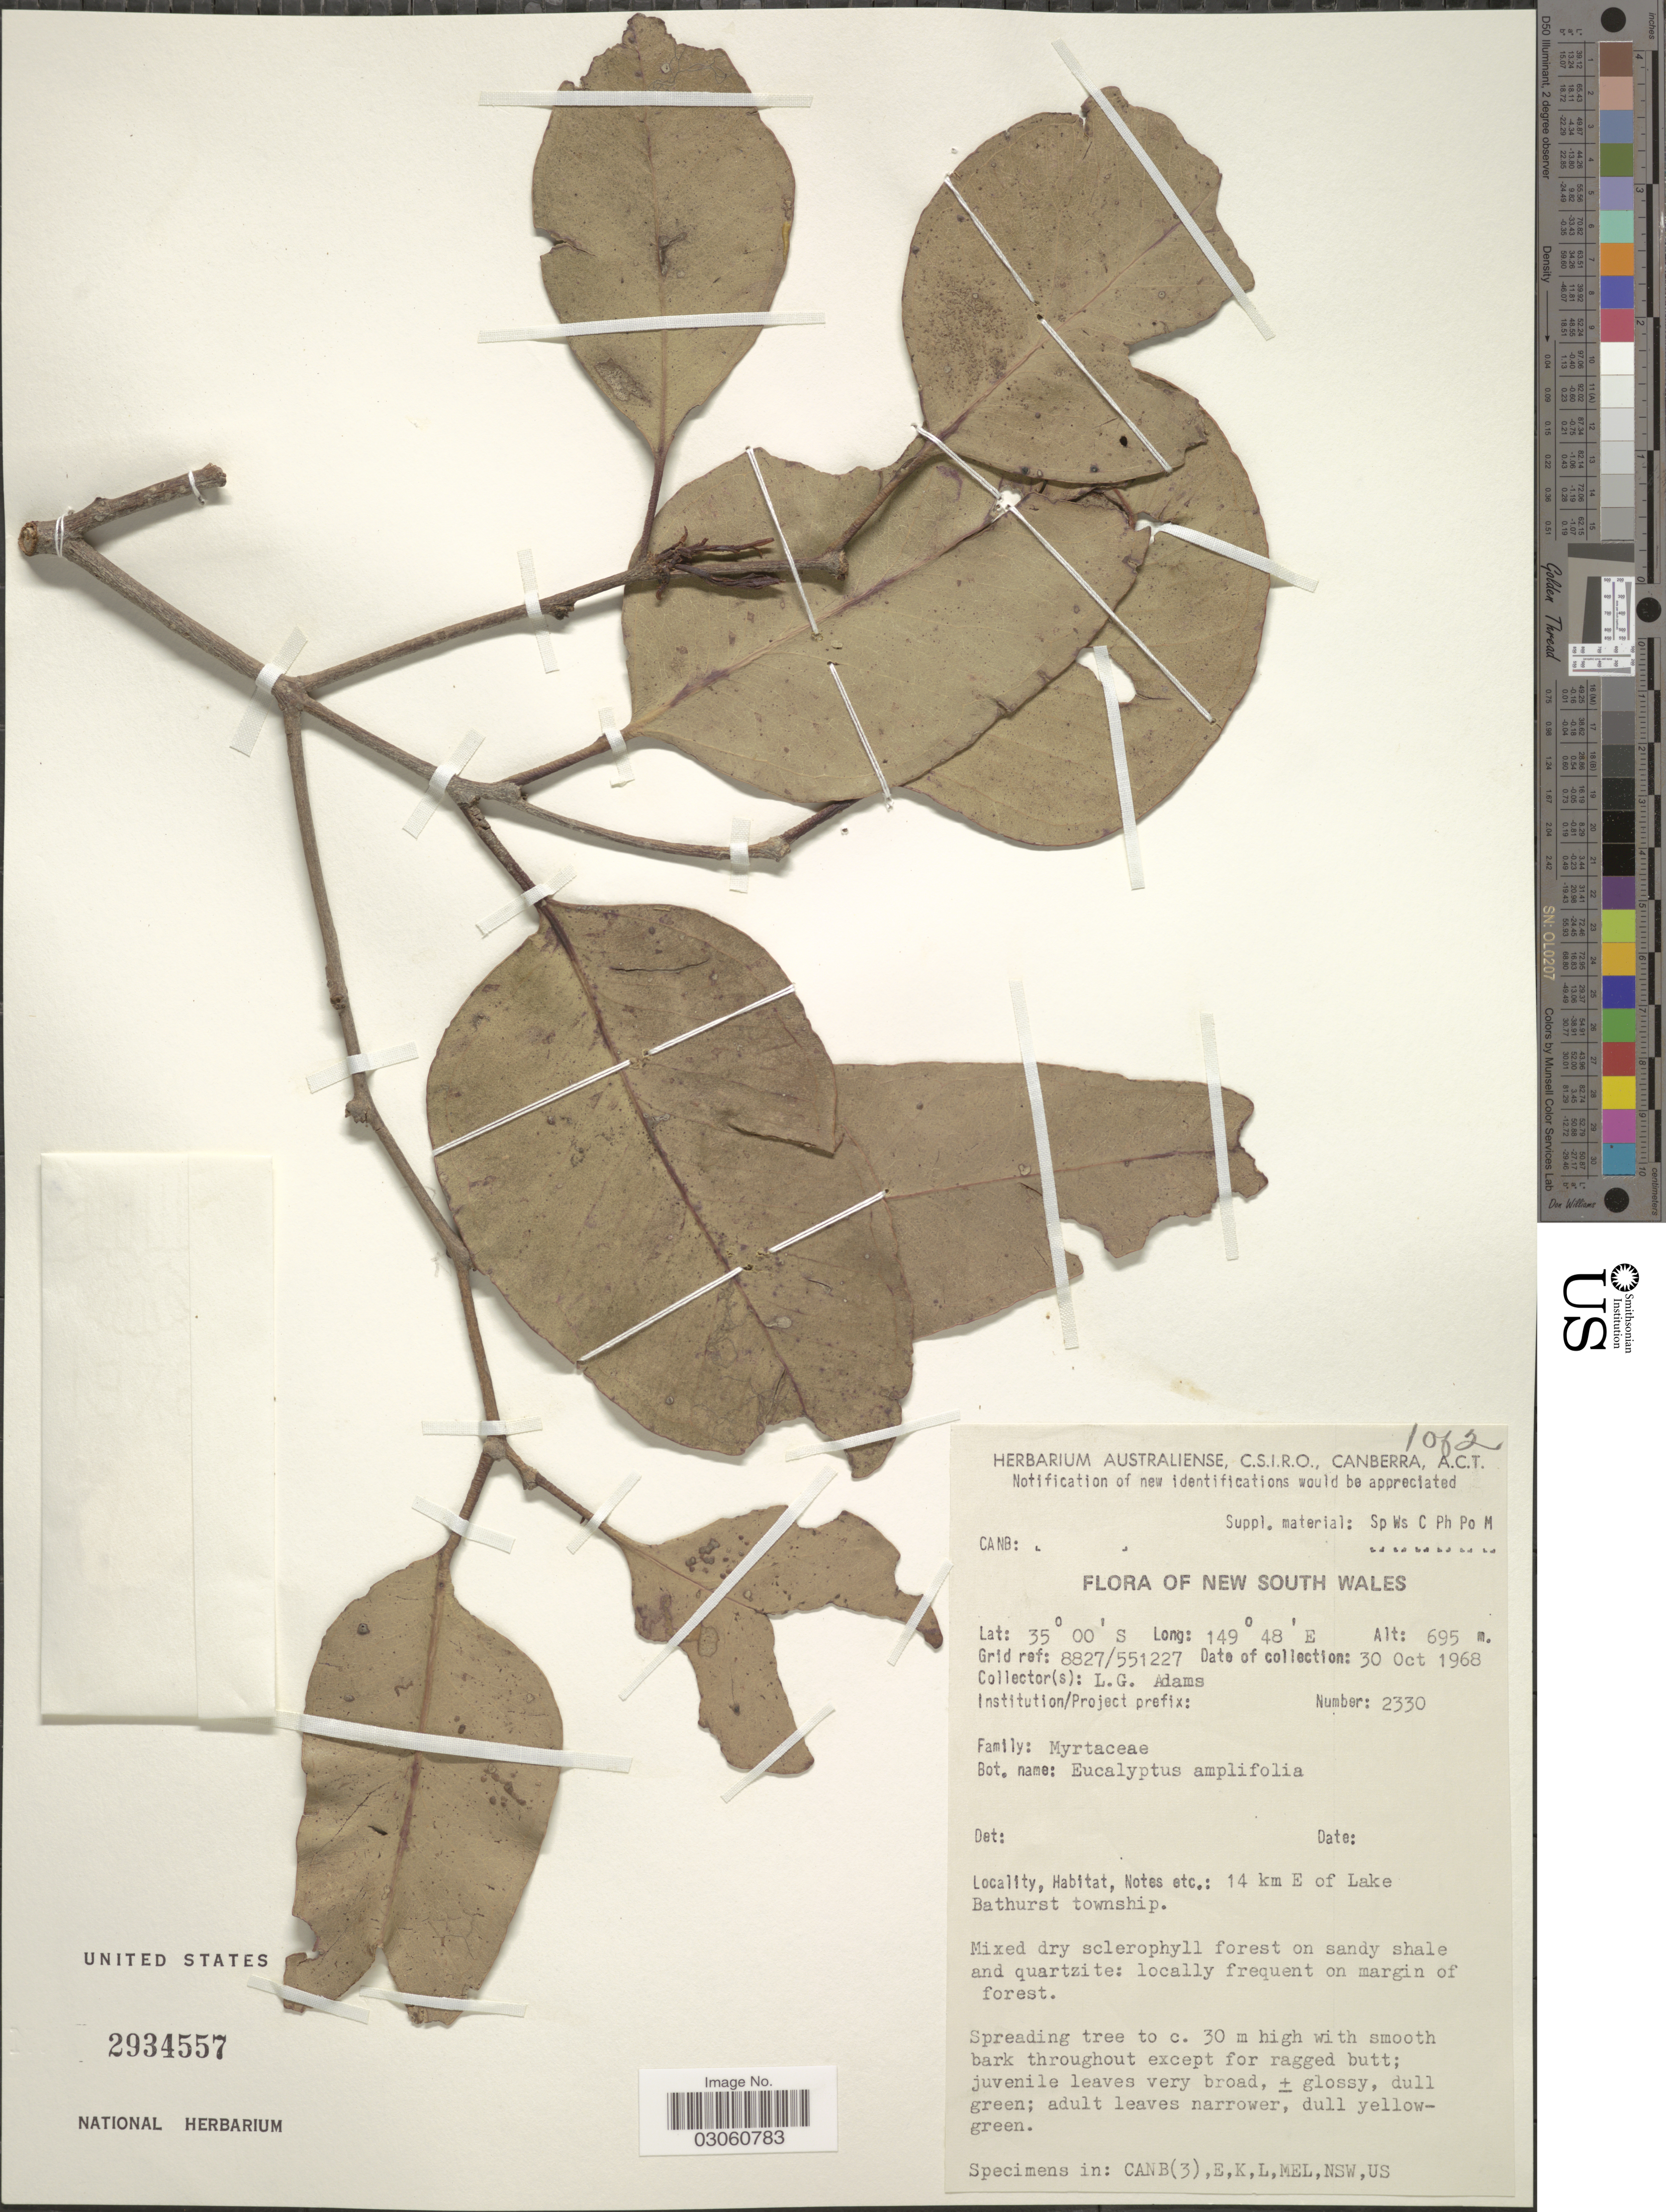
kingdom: Plantae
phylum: Tracheophyta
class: Magnoliopsida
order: Myrtales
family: Myrtaceae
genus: Eucalyptus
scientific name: Eucalyptus amplifolia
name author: Naudin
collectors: L. G. Adams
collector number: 2330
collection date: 1968-10-30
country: Australia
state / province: New South Wales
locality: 14 km E of Lake Bathurst township, Grid ref: 8827/551227.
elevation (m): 695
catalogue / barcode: US 2934557